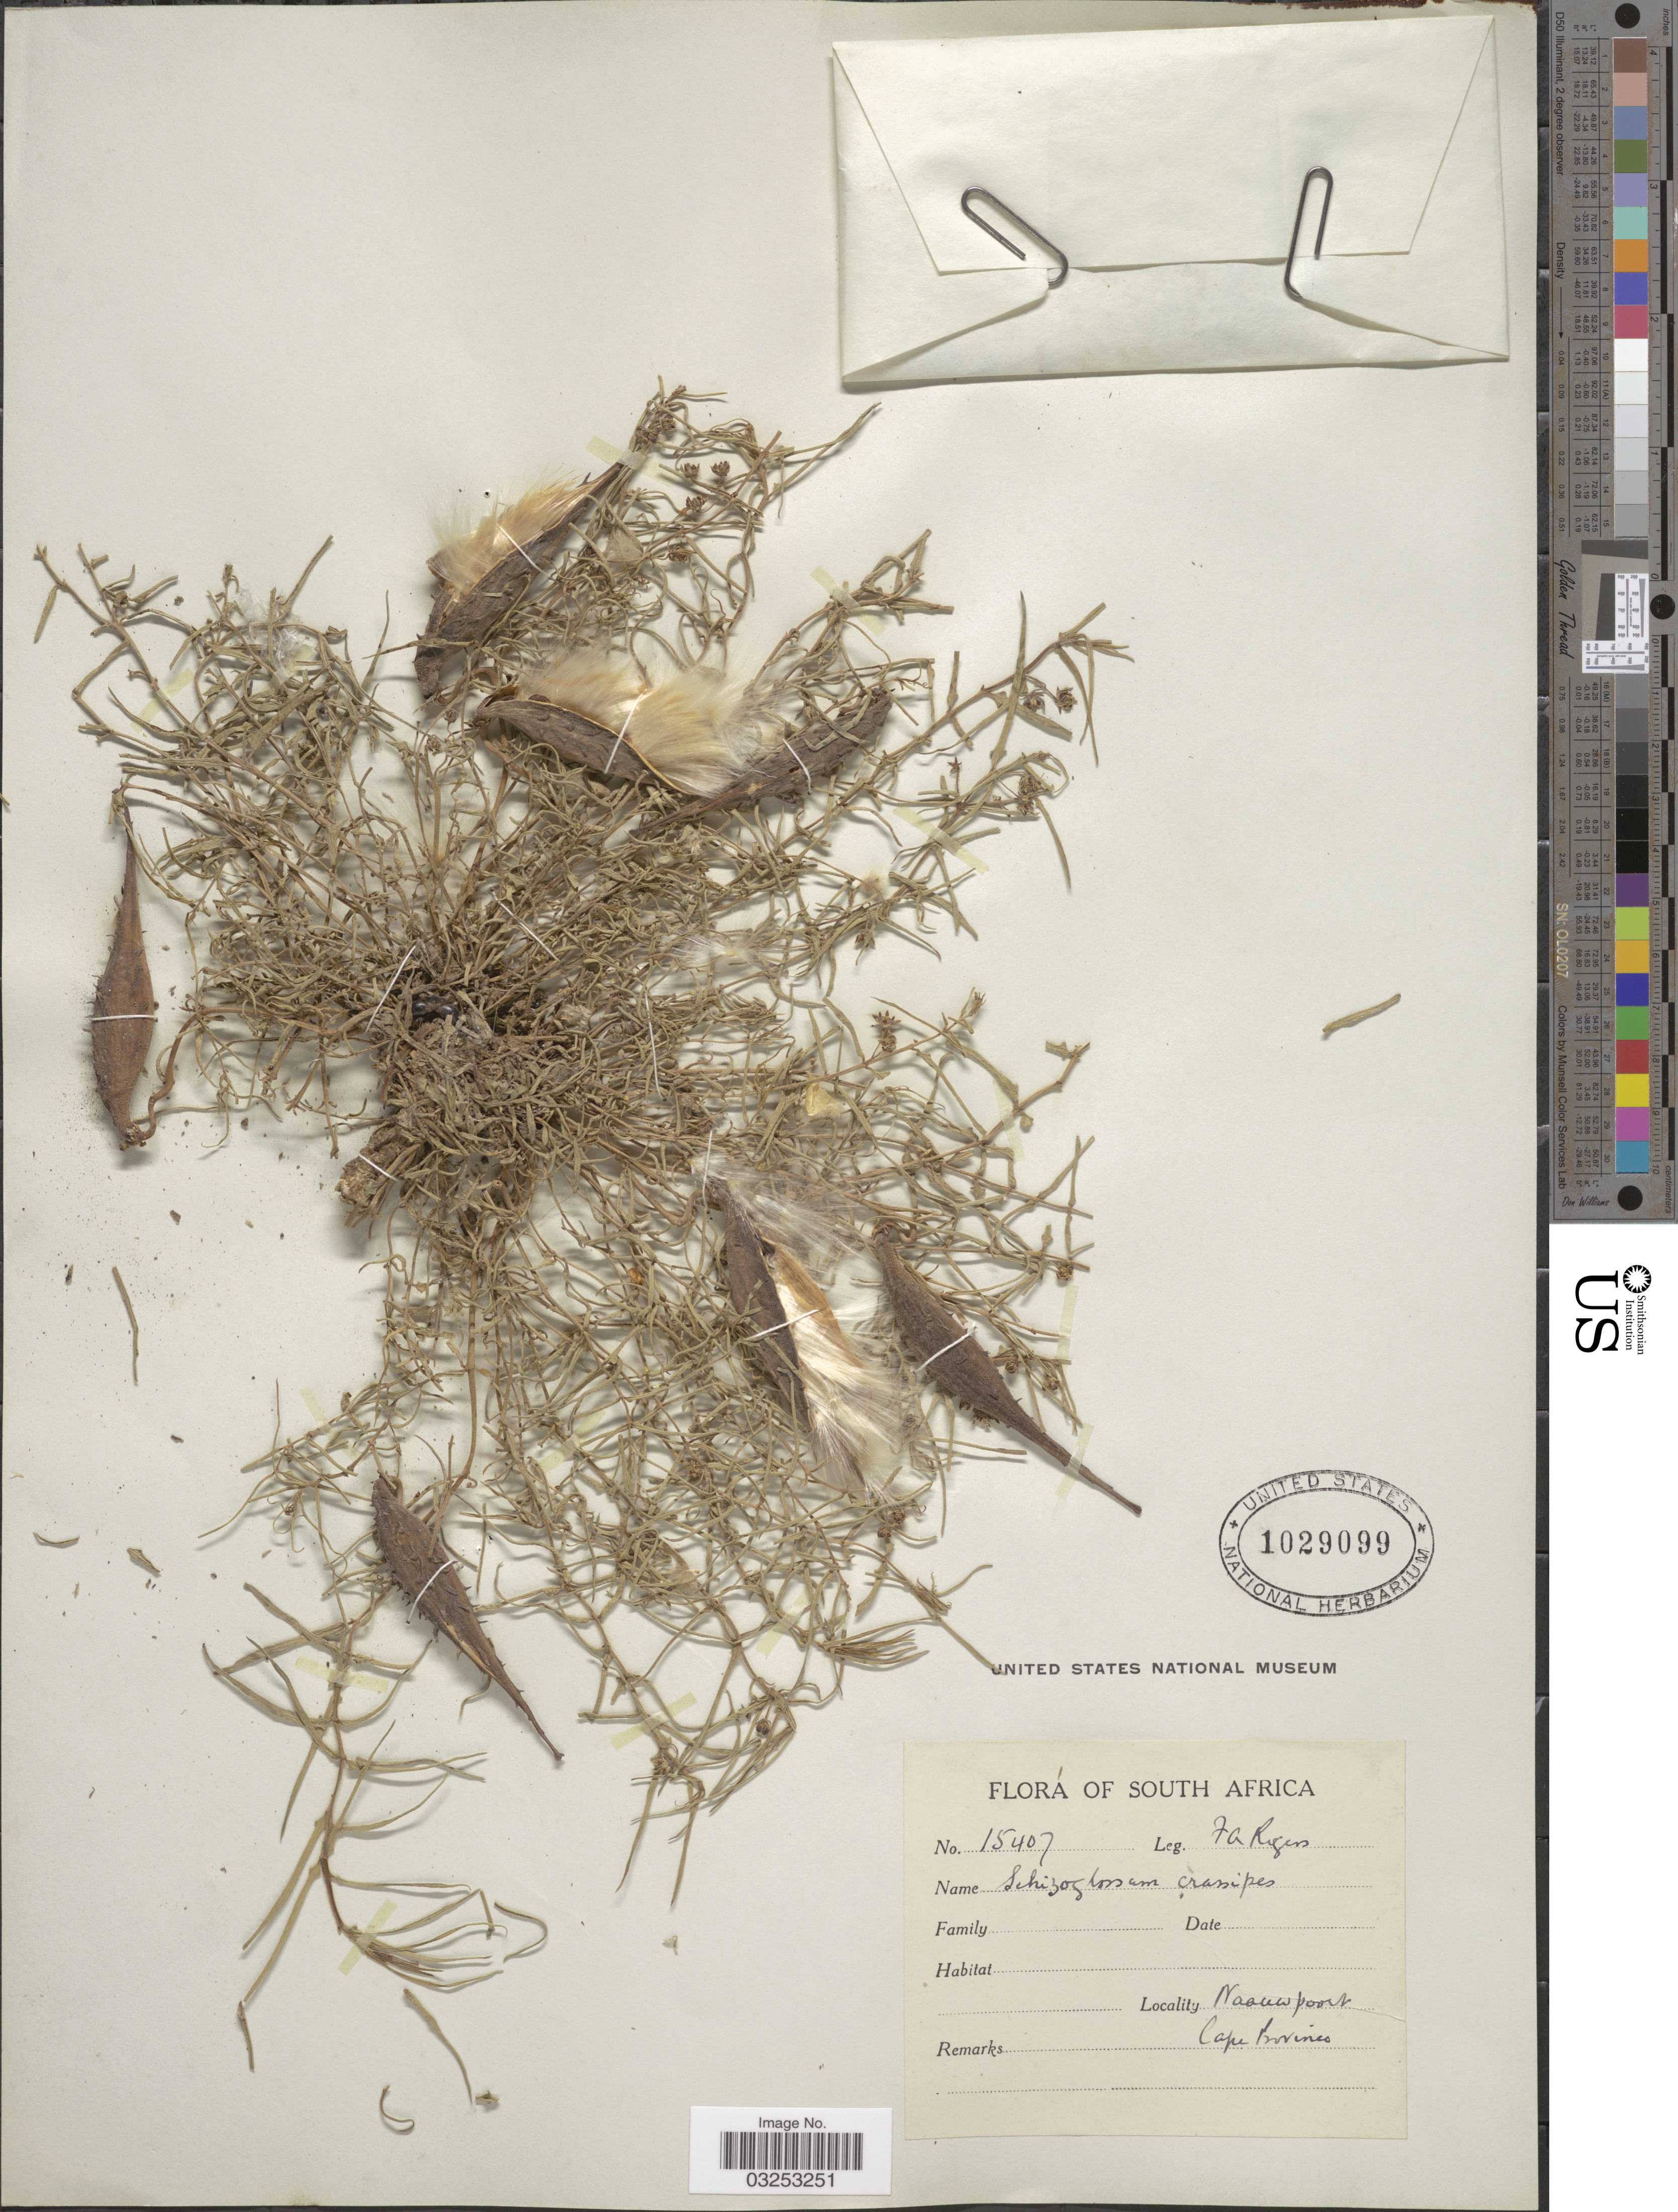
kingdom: Plantae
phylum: Tracheophyta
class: Magnoliopsida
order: Gentianales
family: Apocynaceae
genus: Schizoglossum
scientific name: Schizoglossum crassipes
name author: S. Moore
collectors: F. A. Rogers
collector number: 15407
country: South Africa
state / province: Free State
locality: Naauwpoort.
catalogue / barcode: US 1029099